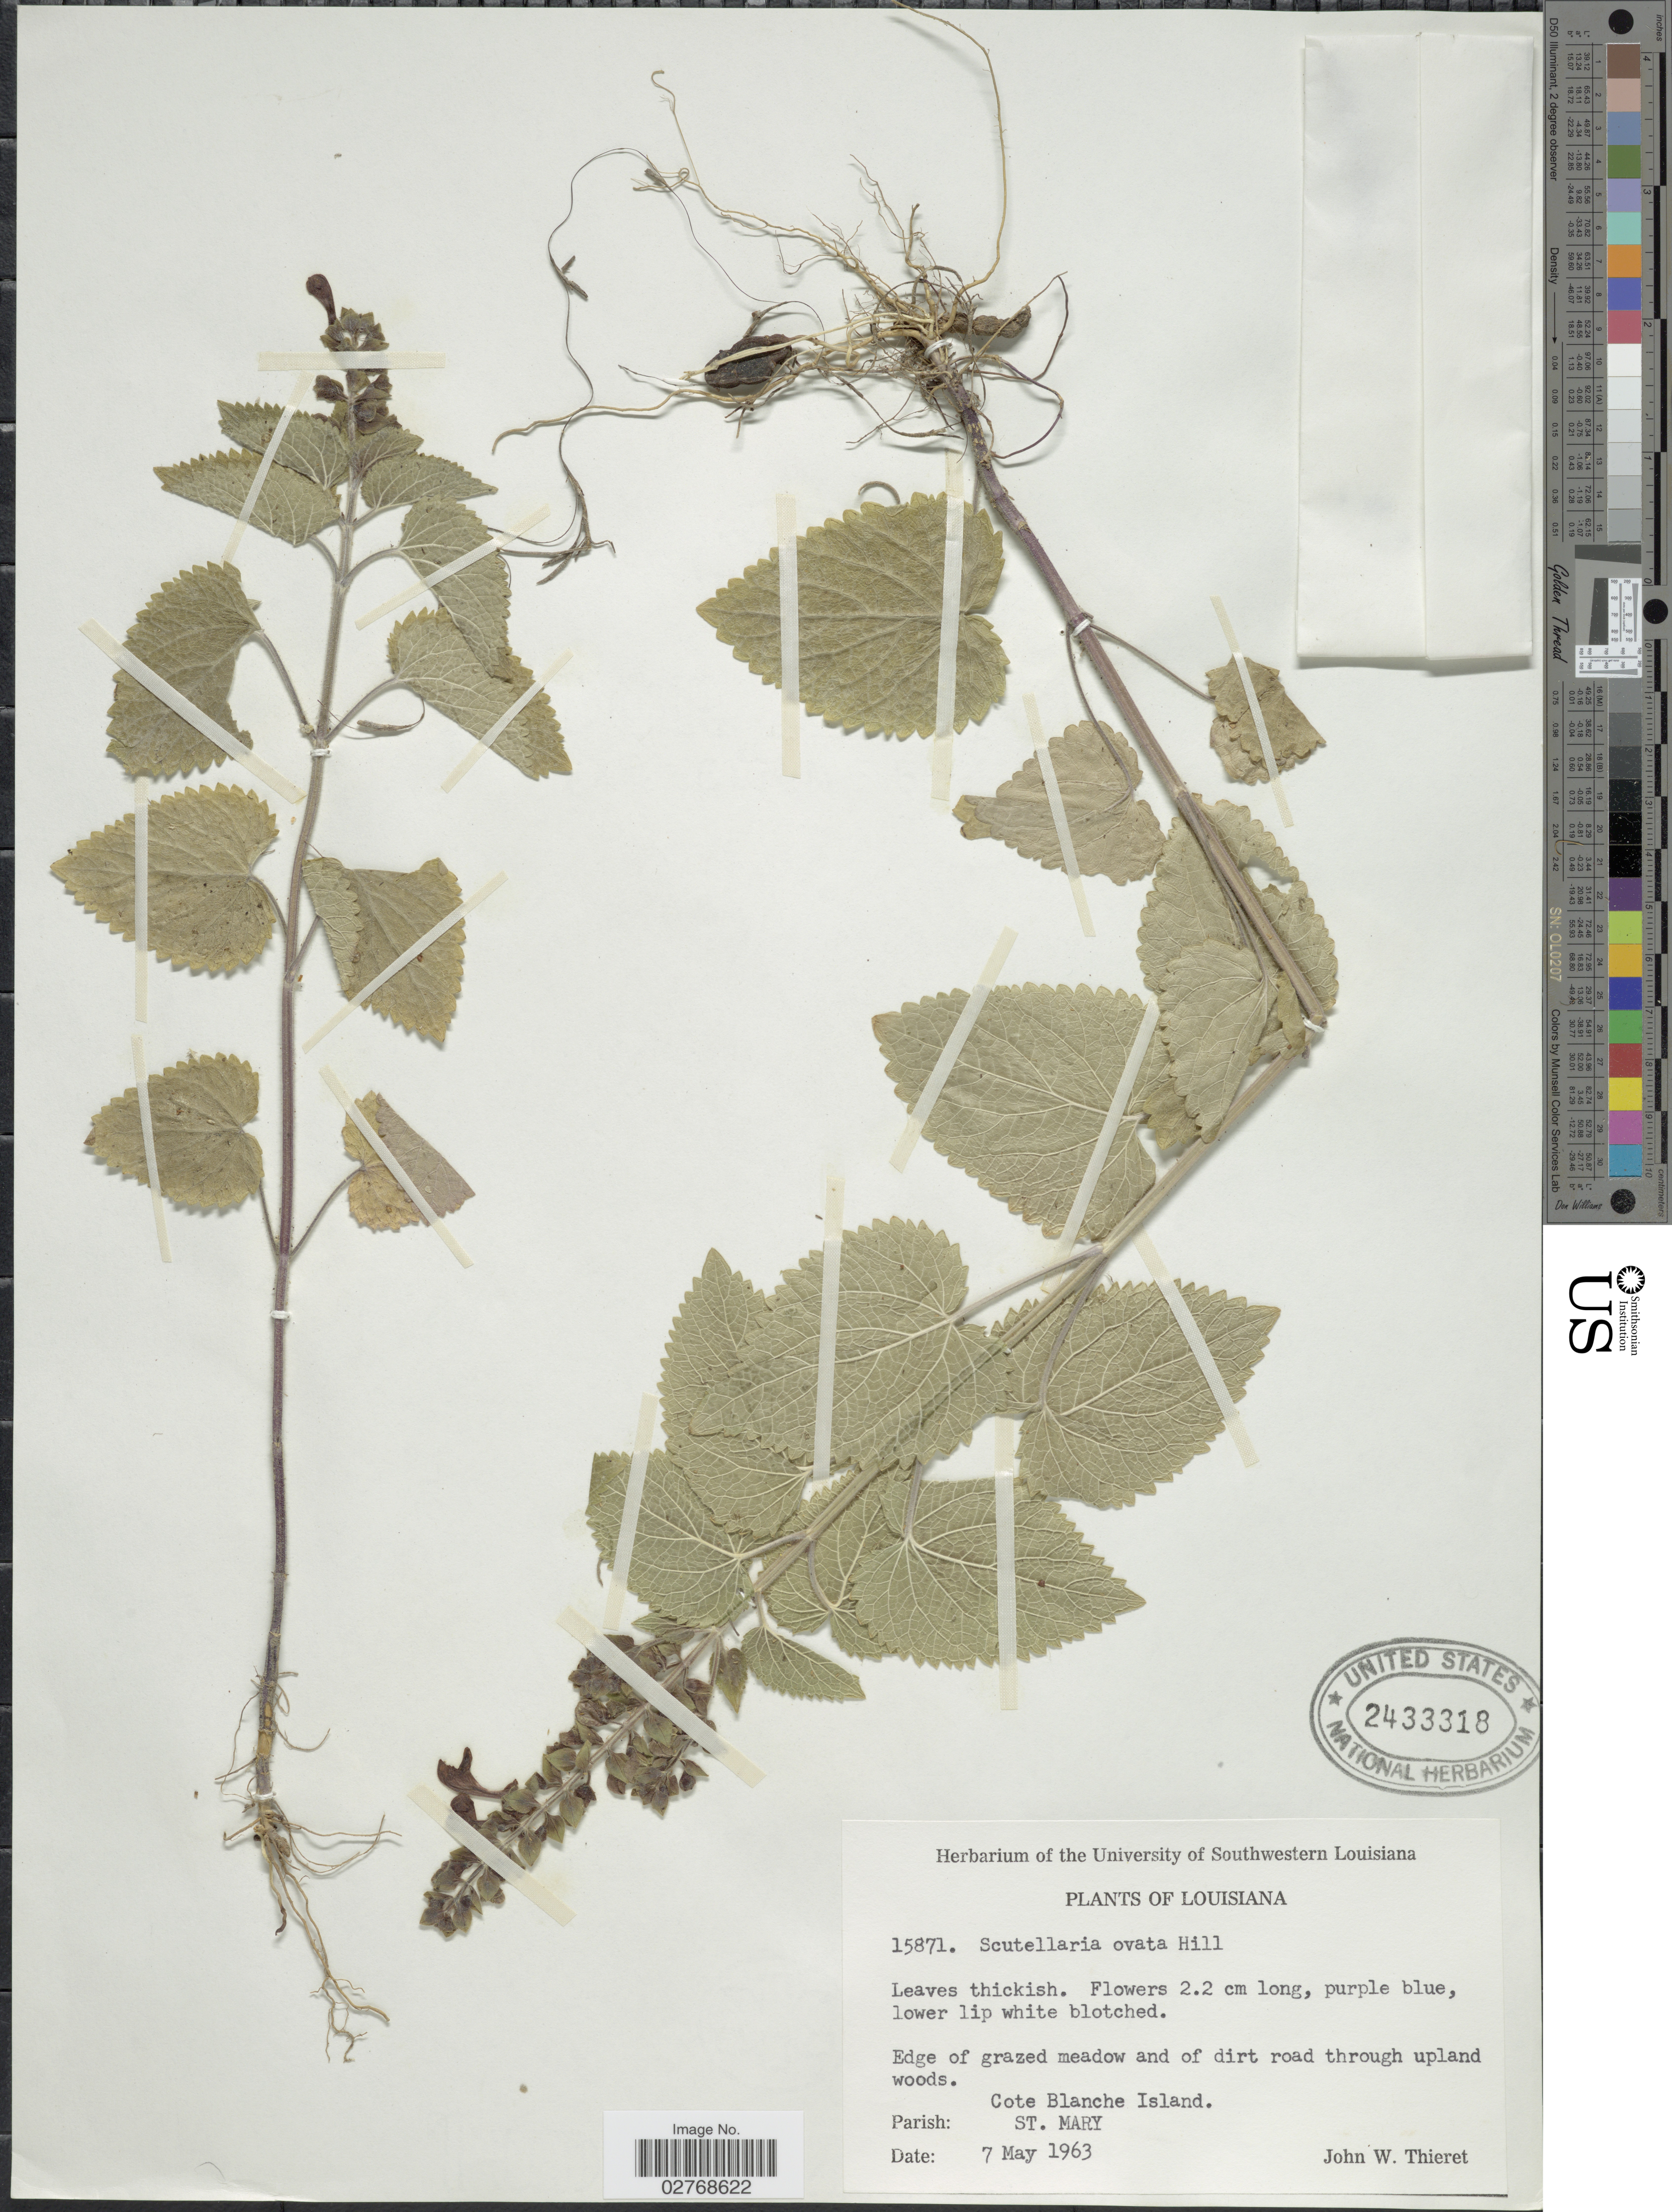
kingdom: Plantae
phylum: Tracheophyta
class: Magnoliopsida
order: Lamiales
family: Lamiaceae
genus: Scutellaria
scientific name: Scutellaria ovata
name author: Hill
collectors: J. W. Thieret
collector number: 15871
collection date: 1963-05-07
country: United States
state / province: Louisiana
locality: Edge of grazed meadow and of dirt road through upland woods. Cote Blanche Island. Parish: St. Mary.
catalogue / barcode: US 2433318